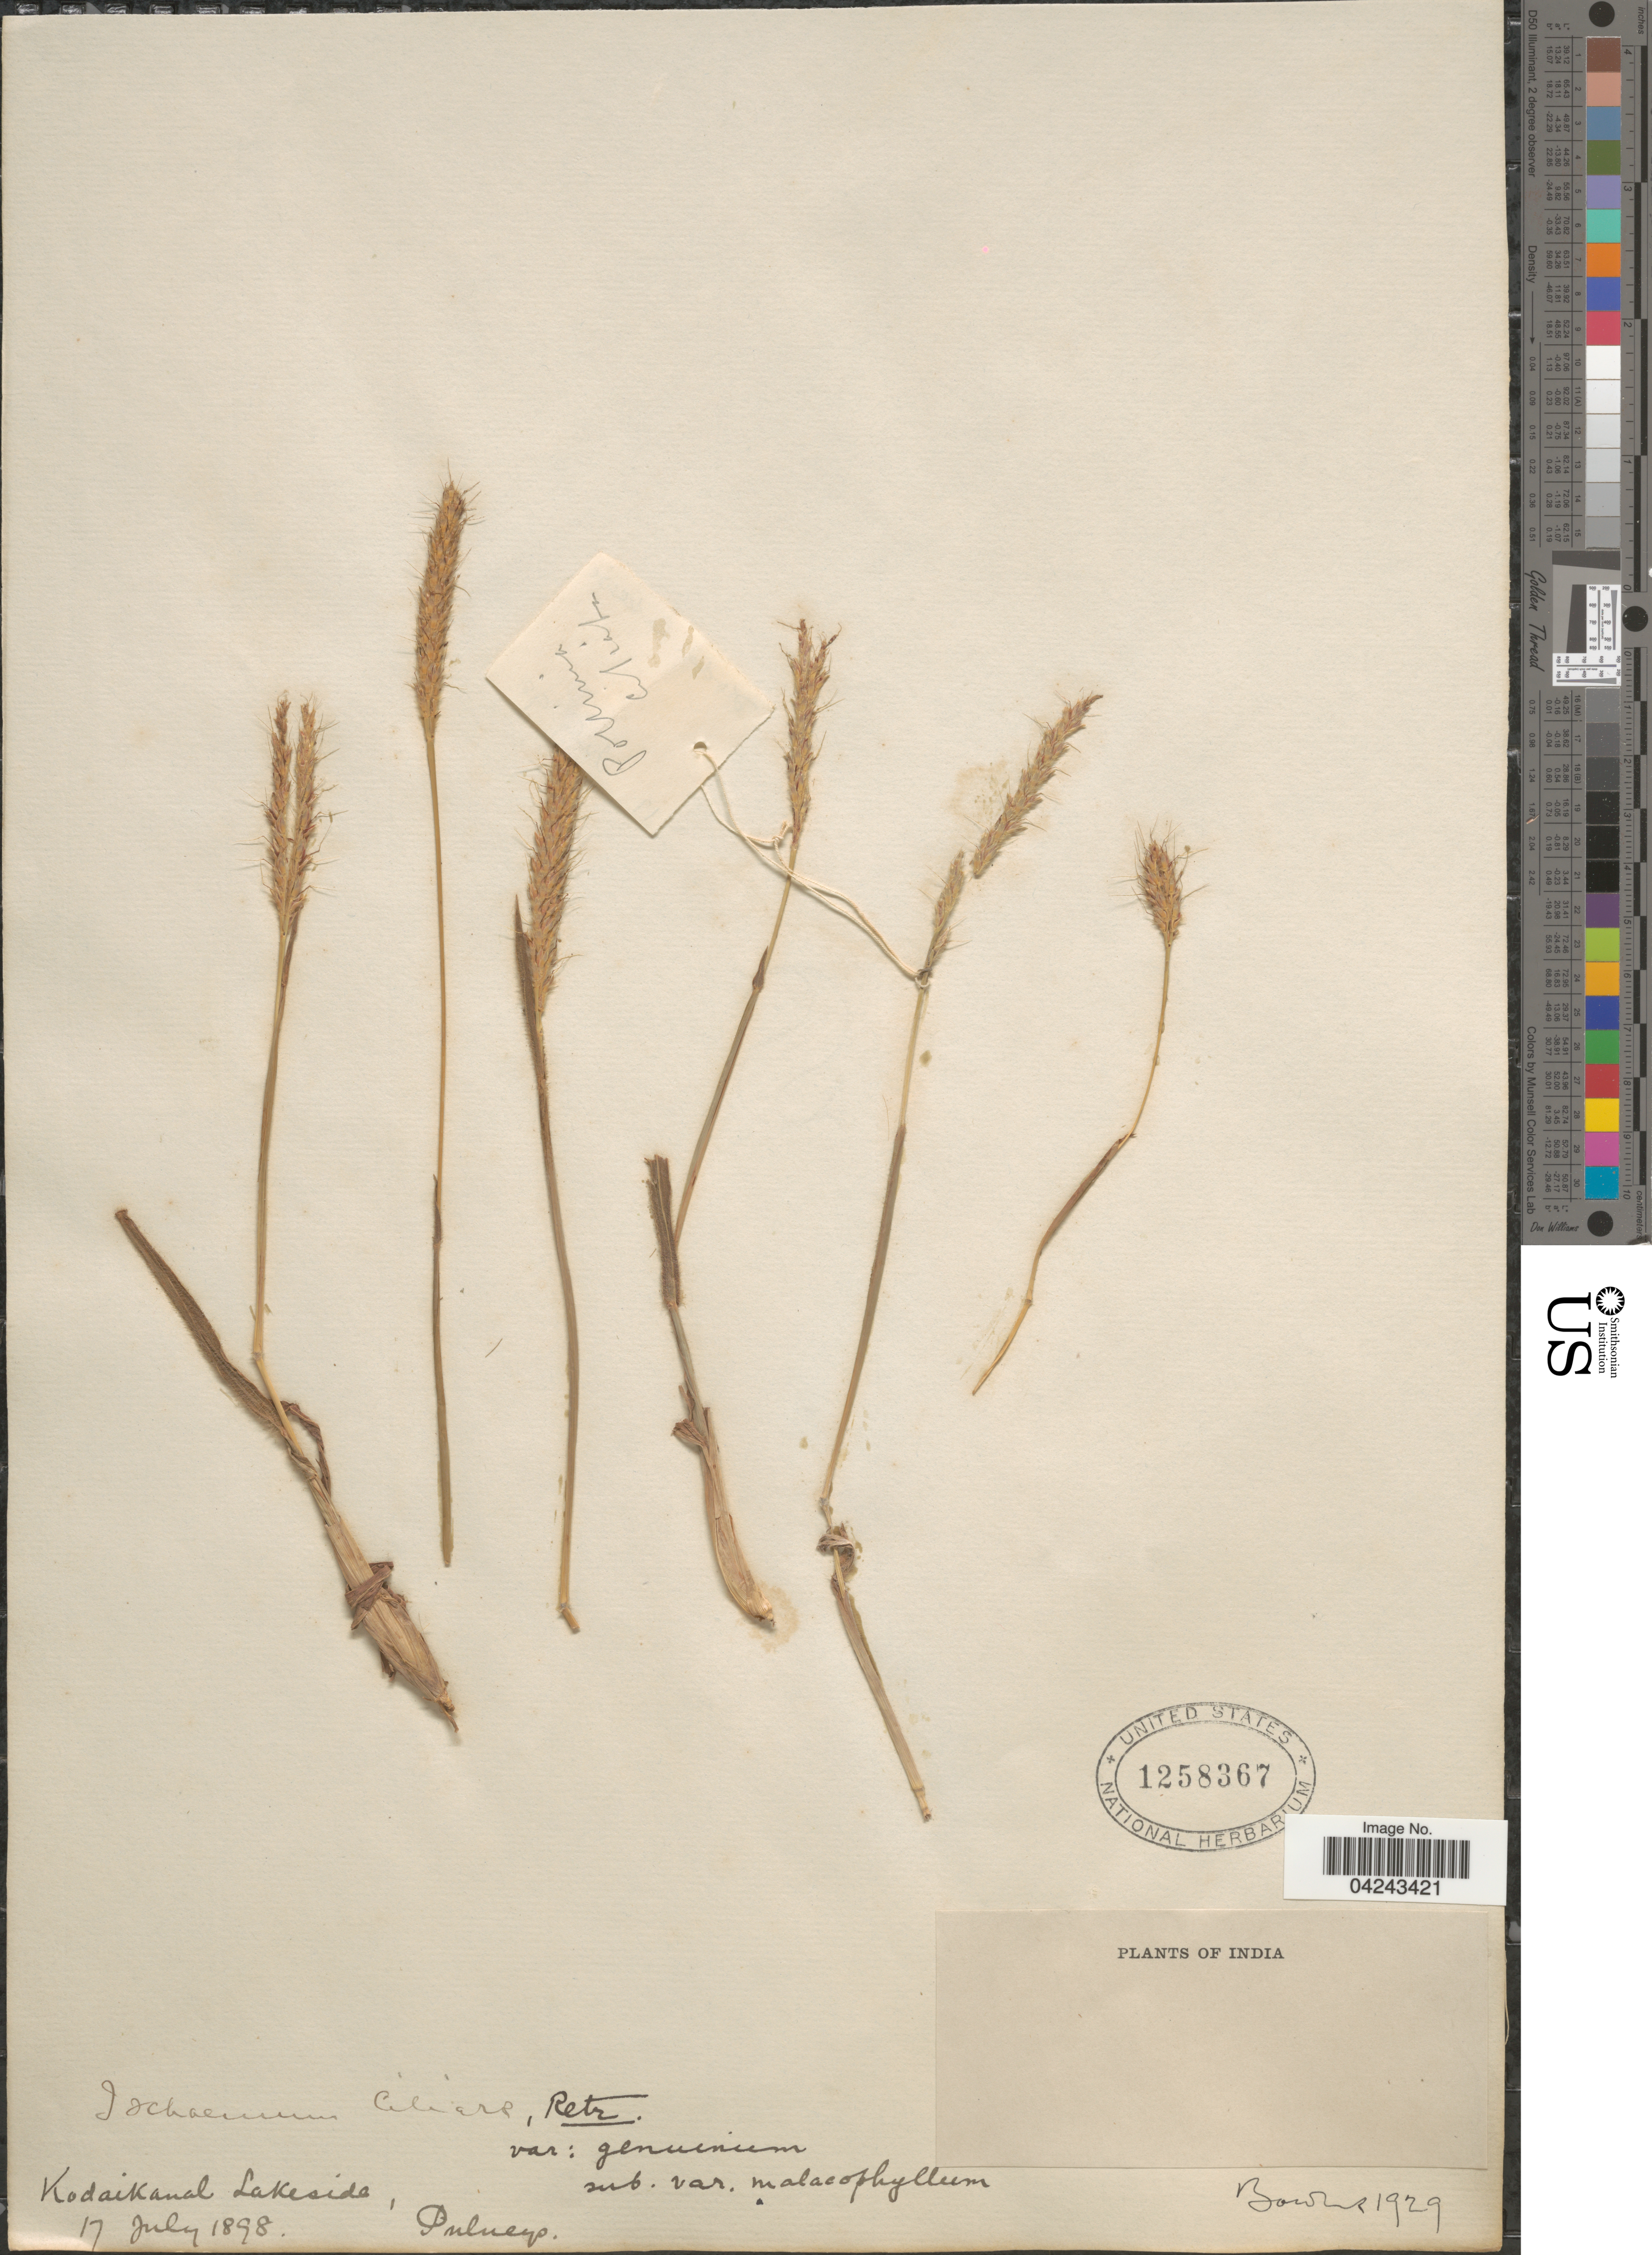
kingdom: Plantae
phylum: Tracheophyta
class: Liliopsida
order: Poales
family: Poaceae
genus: Ischaemum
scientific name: Ischaemum ciliare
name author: Retz.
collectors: -- Bourne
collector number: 1929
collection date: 1898-07-17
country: India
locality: Kodaikanal Lakeside, Pulneys.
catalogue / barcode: US 1258367